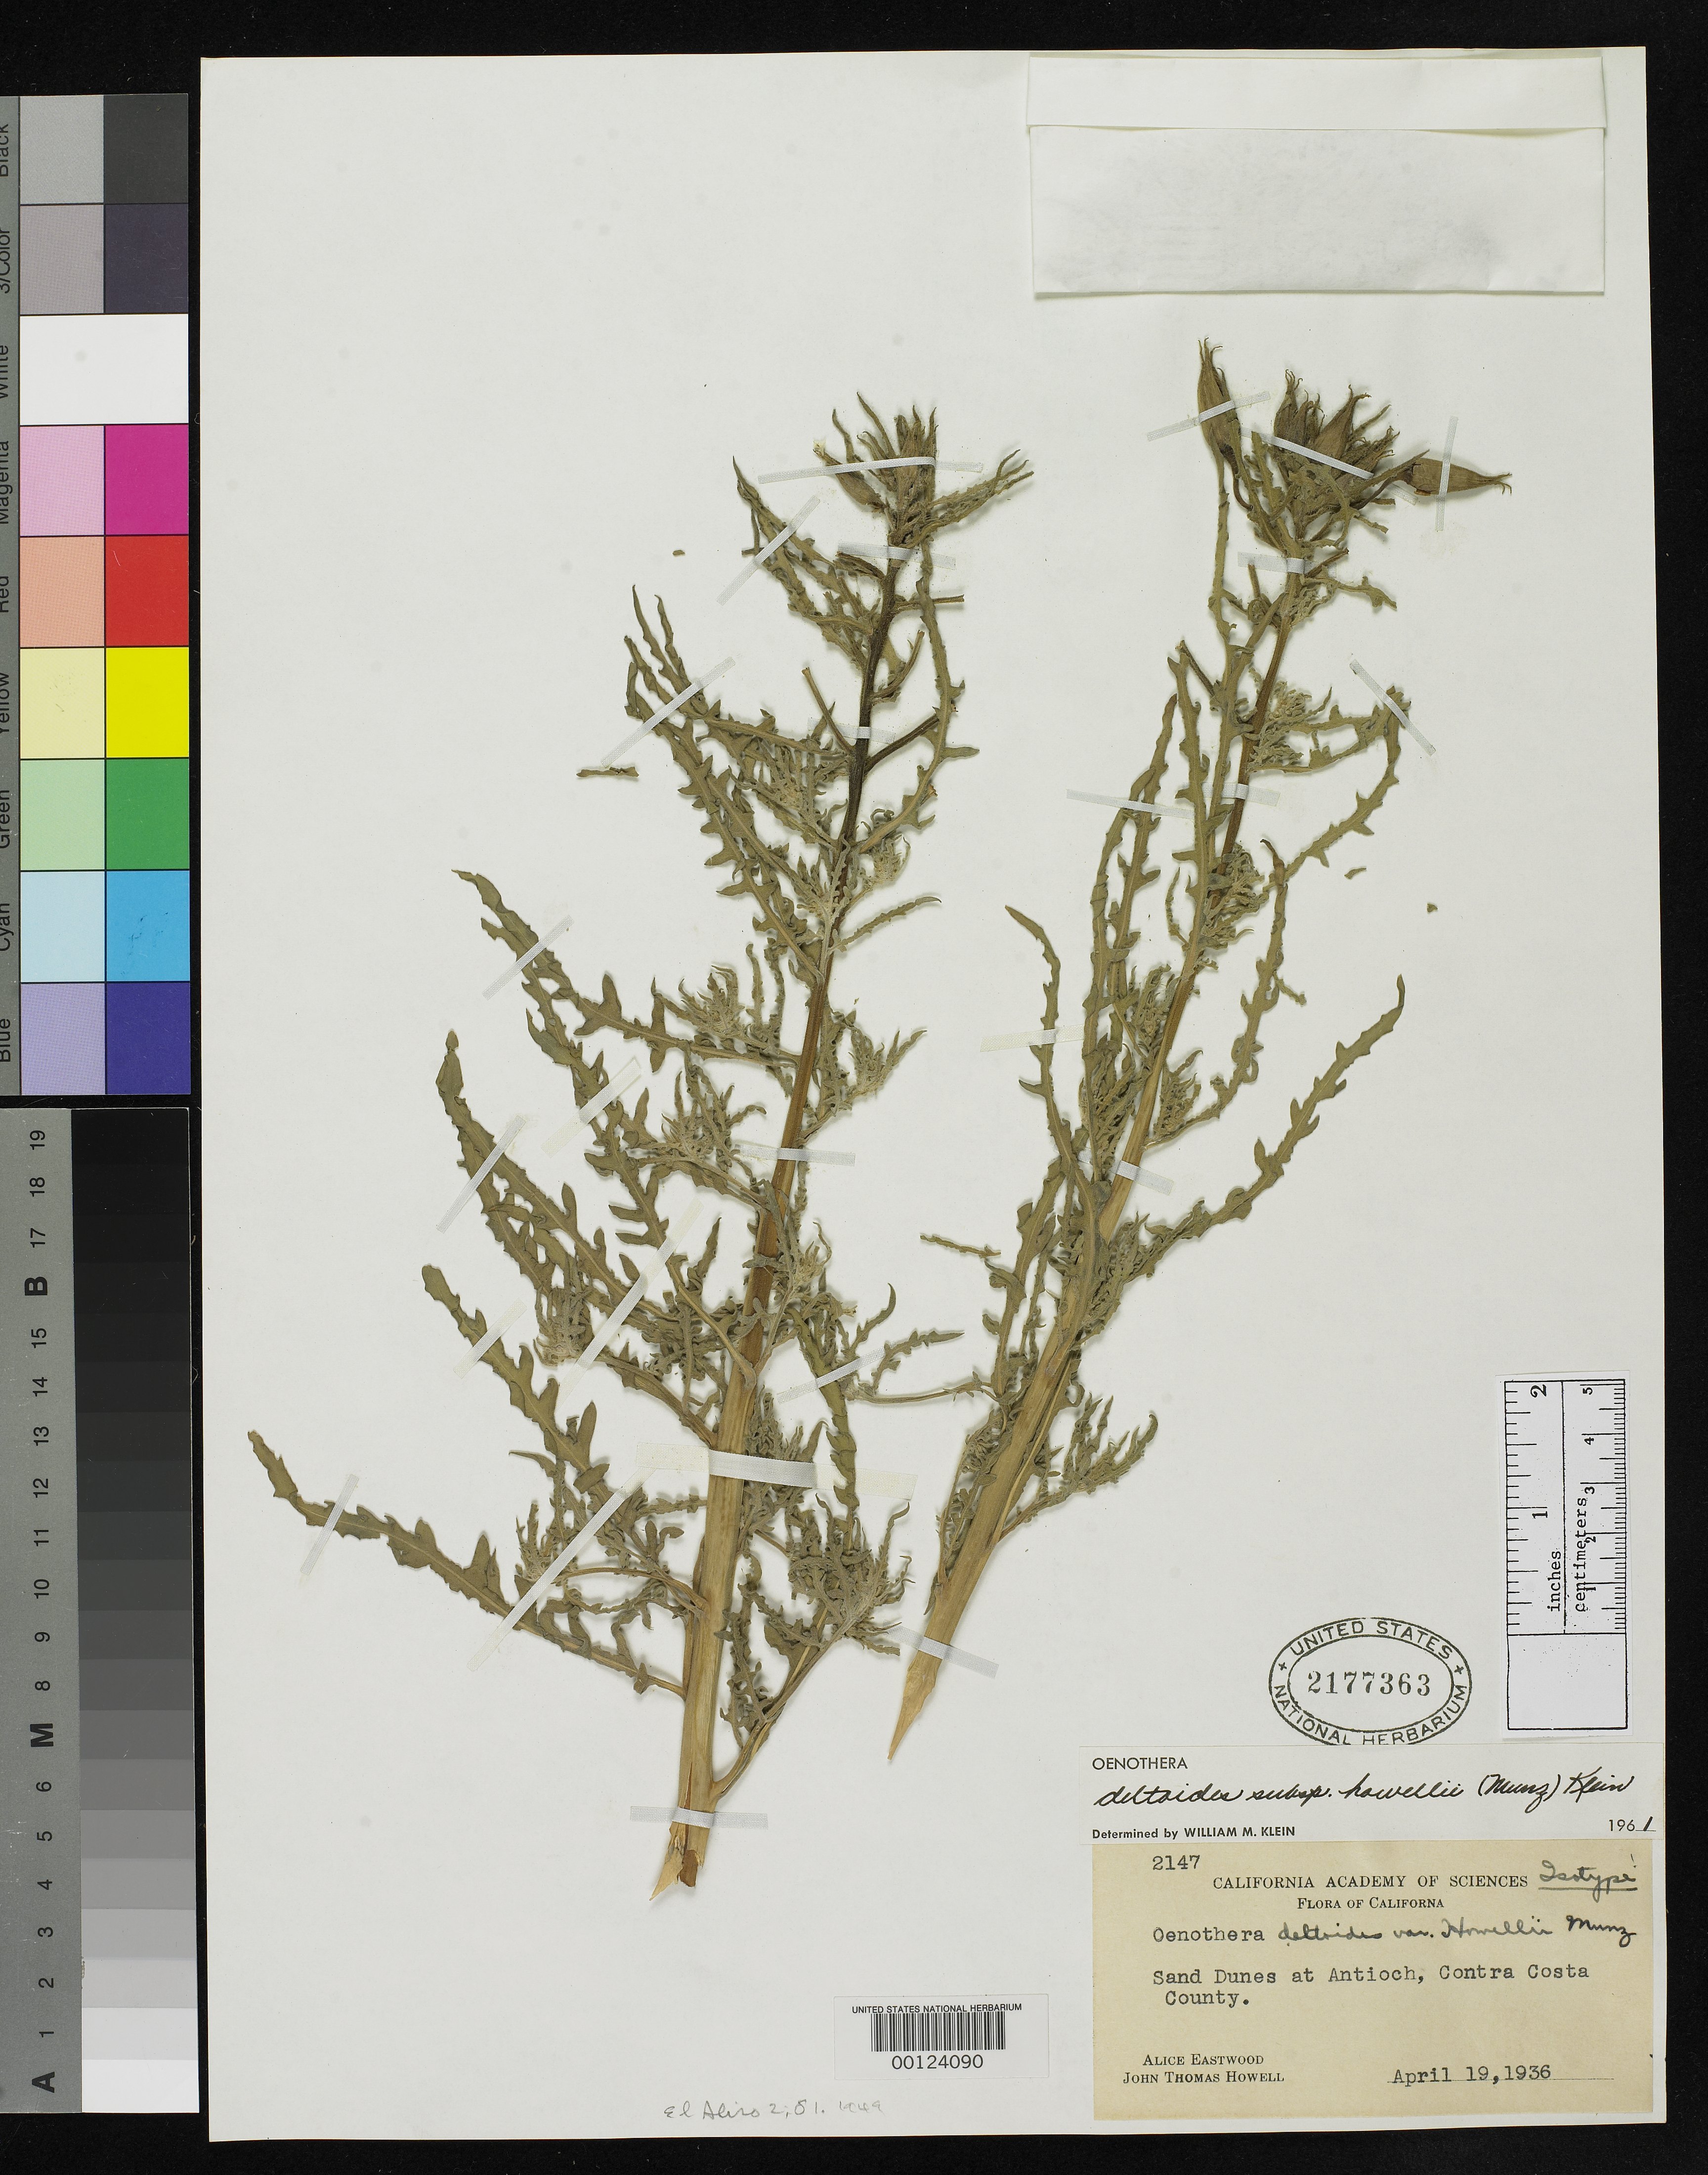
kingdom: Plantae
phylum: Tracheophyta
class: Magnoliopsida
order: Myrtales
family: Onagraceae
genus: Oenothera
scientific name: Oenothera deltoides var. howellii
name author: Munz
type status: Isotype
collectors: A. Eastwood & J. T. Howell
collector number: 2147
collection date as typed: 19 Apr 1956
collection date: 1956-04-19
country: United States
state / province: California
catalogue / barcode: US 2177363